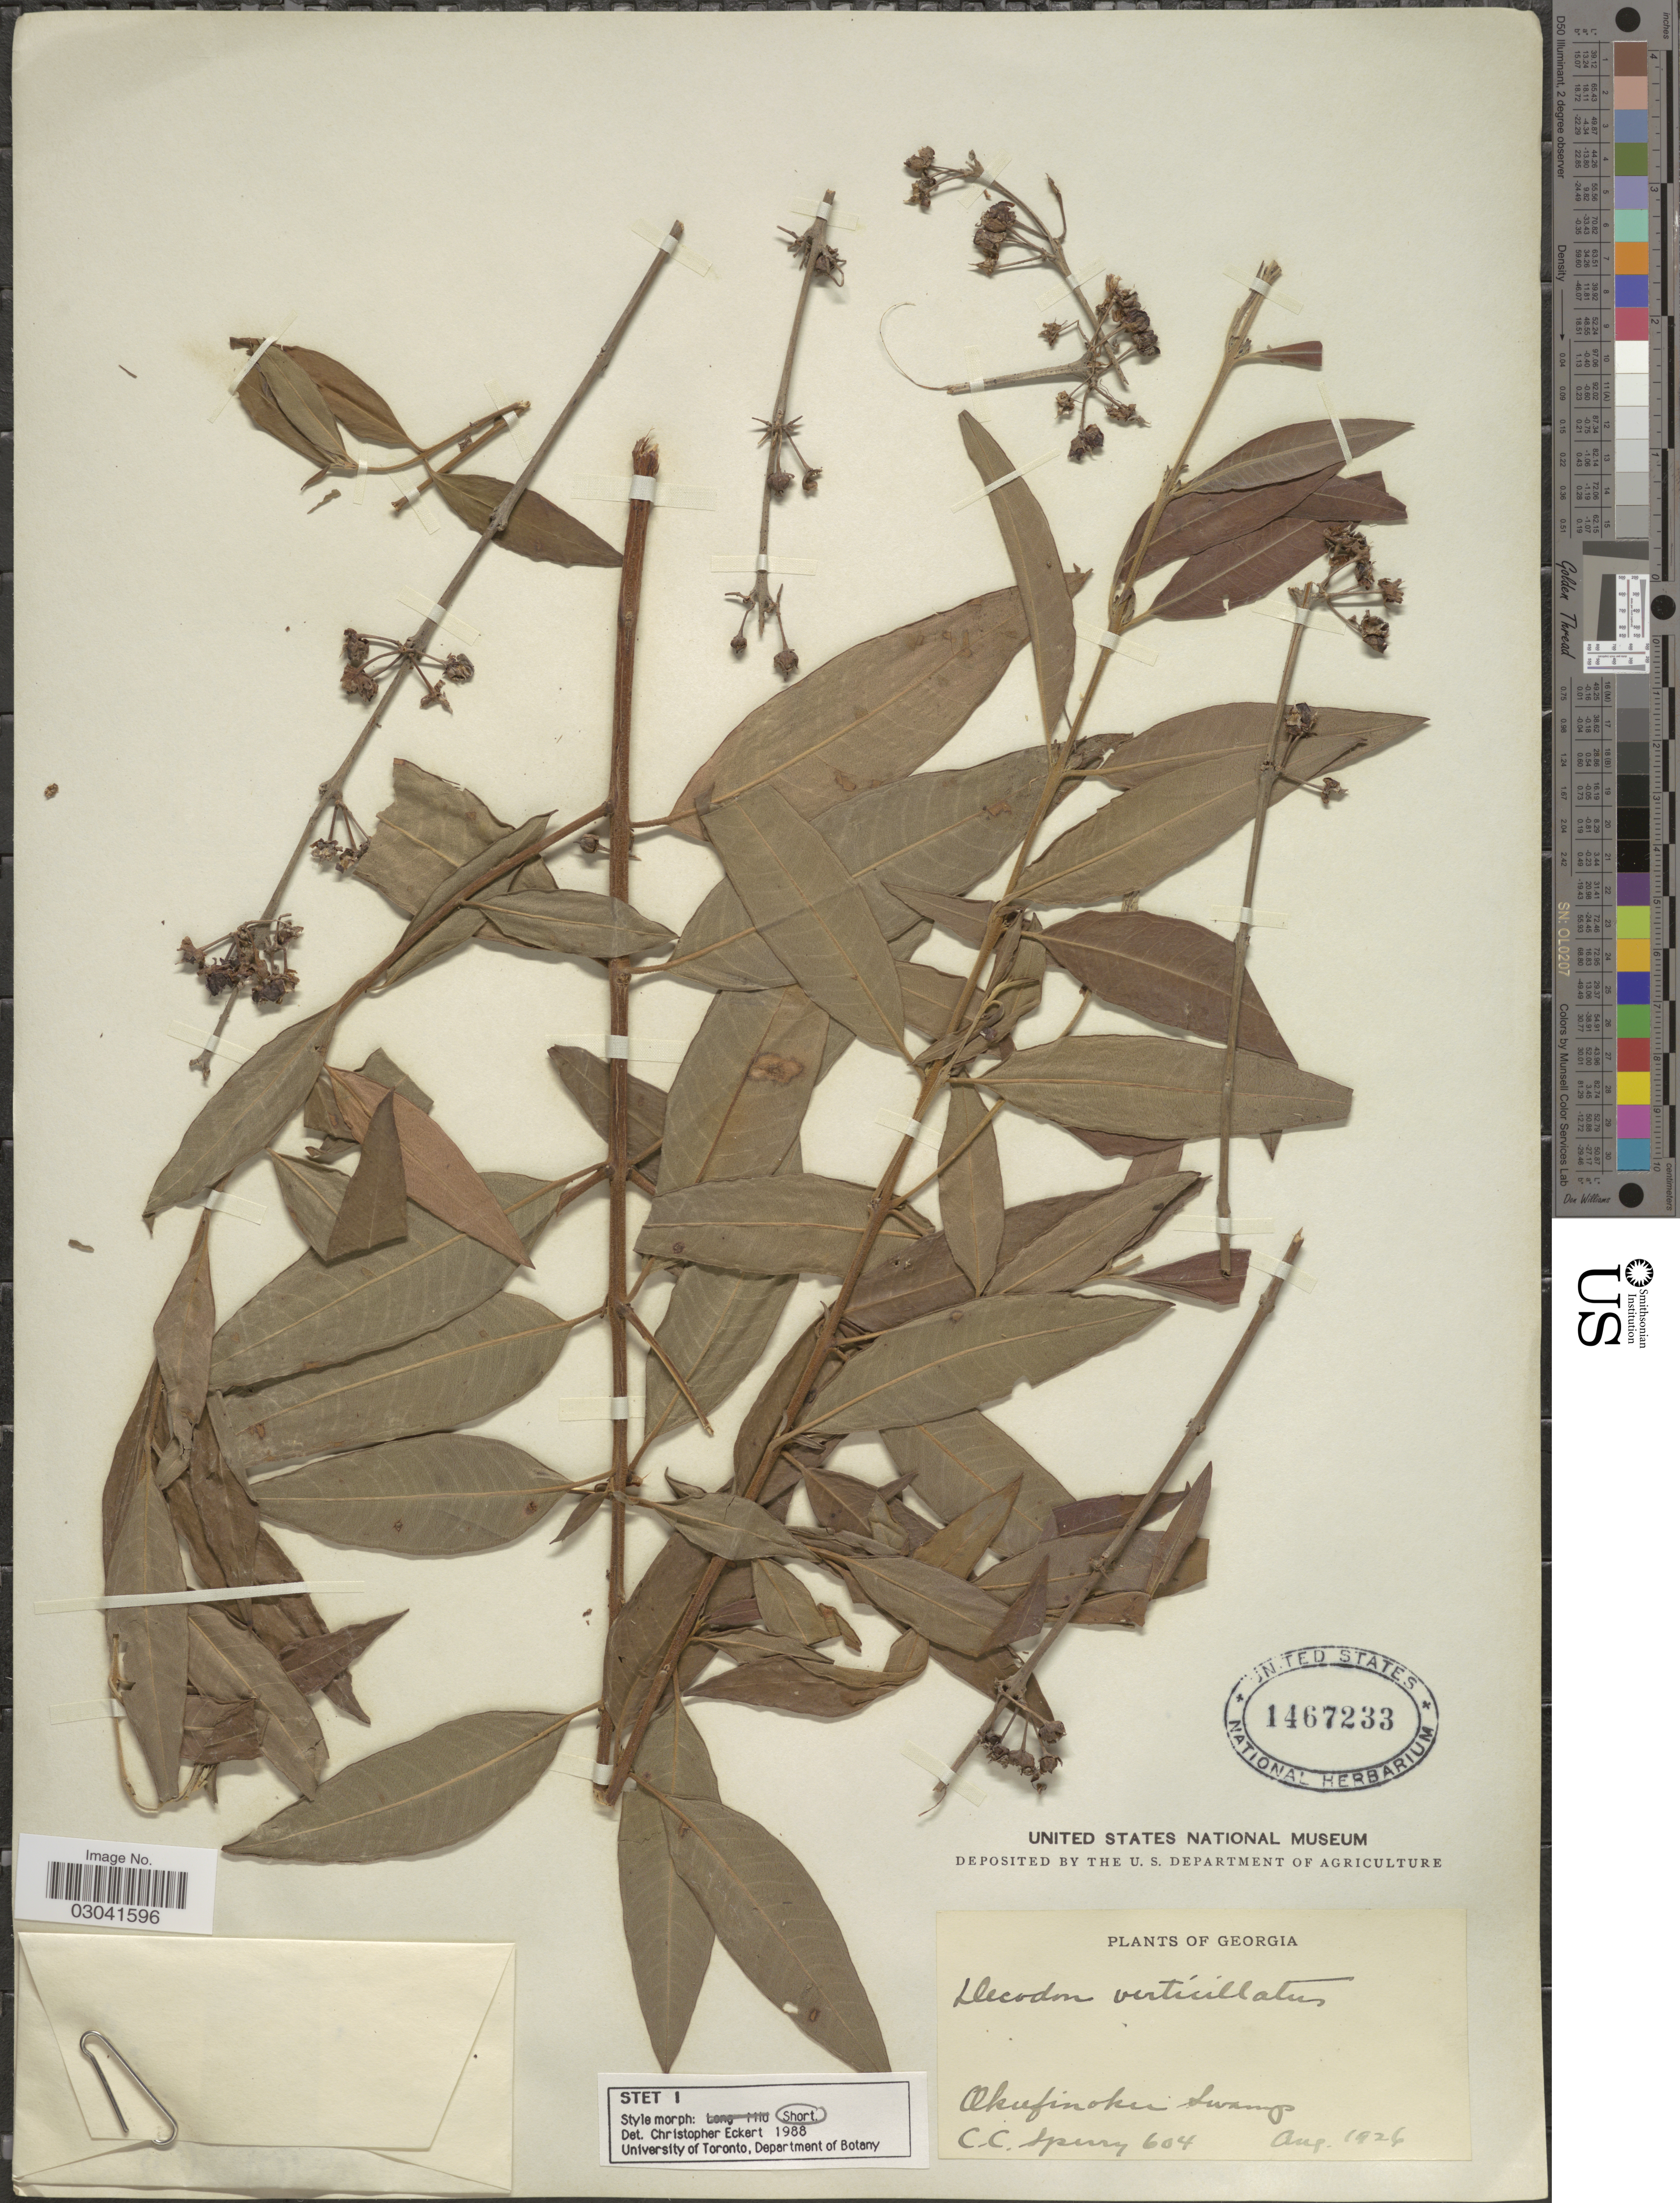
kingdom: Plantae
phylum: Tracheophyta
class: Magnoliopsida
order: Myrtales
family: Lythraceae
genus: Decodon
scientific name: Decodon verticillatus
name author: (L.) Elliott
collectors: C. C. Sperry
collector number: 604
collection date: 1926-08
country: United States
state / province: Georgia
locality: Okeefinokee Swamp.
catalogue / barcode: US 11467233